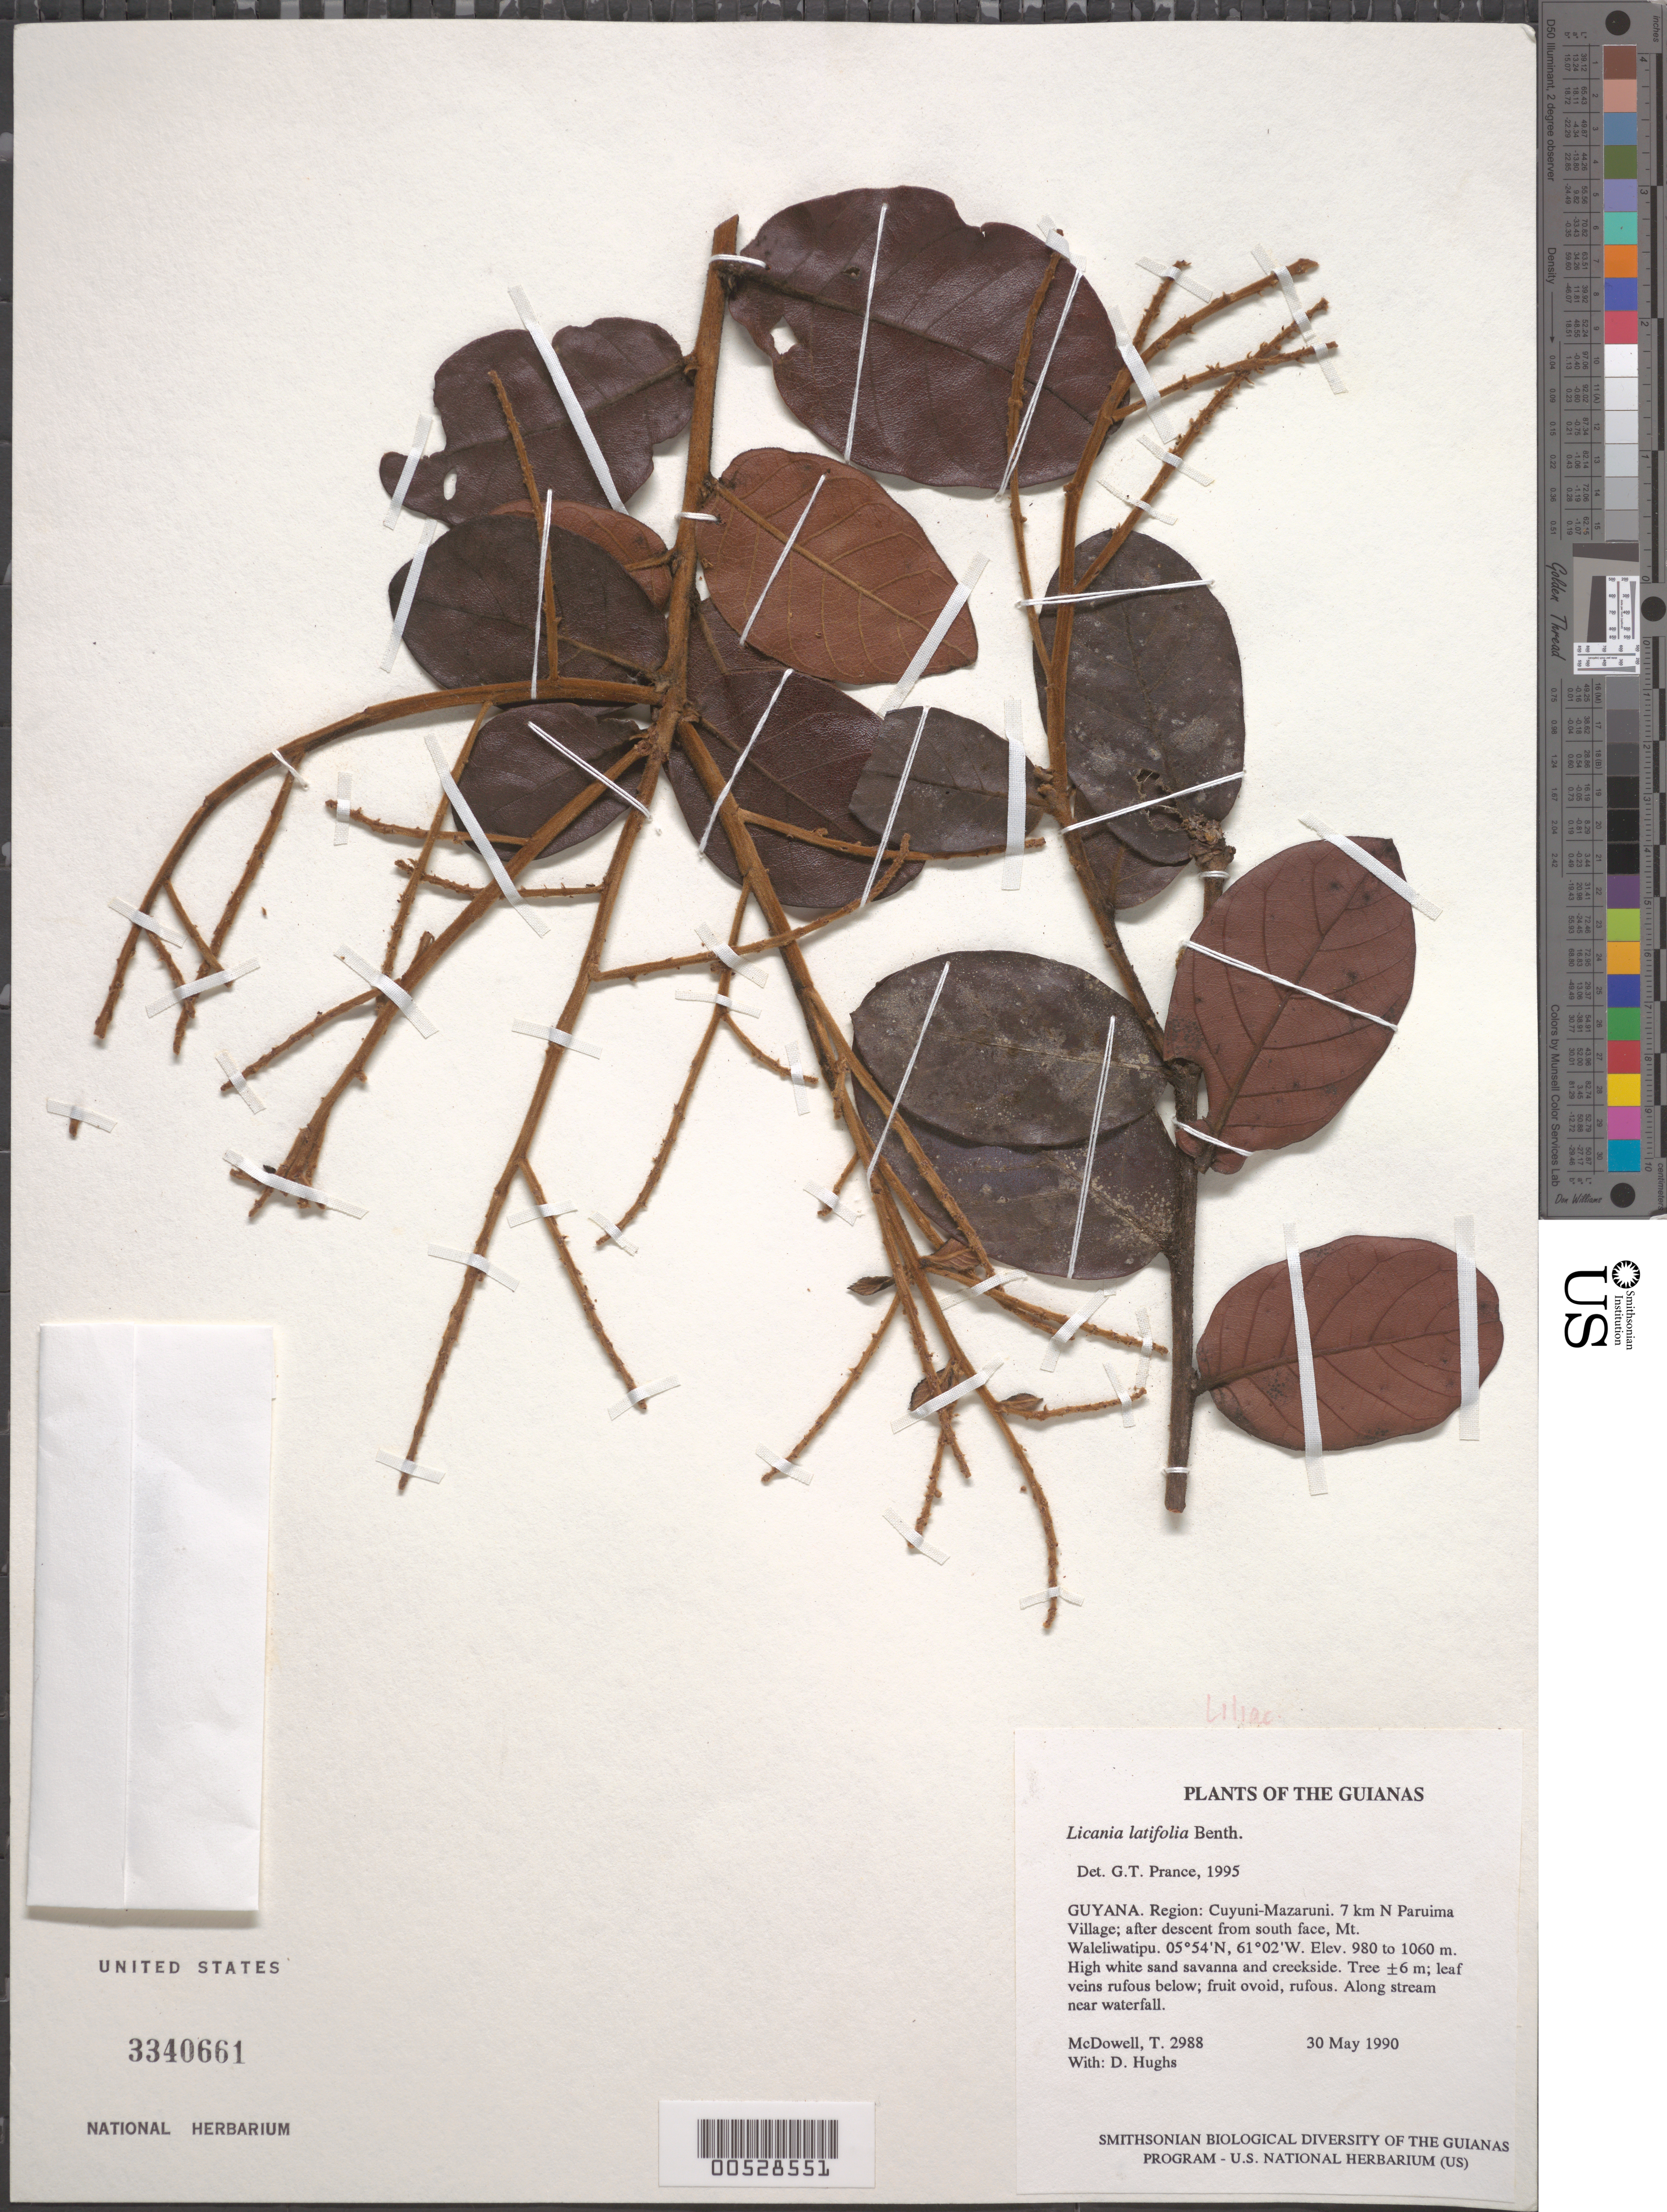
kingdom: Plantae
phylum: Tracheophyta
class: Magnoliopsida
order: Malpighiales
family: Chrysobalanaceae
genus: Hymenopus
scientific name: Hymenopus latifolius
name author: (Benth. ex Hook. f.) Sothers & Prance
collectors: T. McDowell, D. Hughs & D. Gopaul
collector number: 2988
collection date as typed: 30 May 1990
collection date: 1990-05-30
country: Guyana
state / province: Cuyuni-Mazaruni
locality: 7 km N of Paruima Village; after descent from south face of Mt. Waleliwatipu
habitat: High white sand savanna and creekside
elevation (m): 980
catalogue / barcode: US 3340661